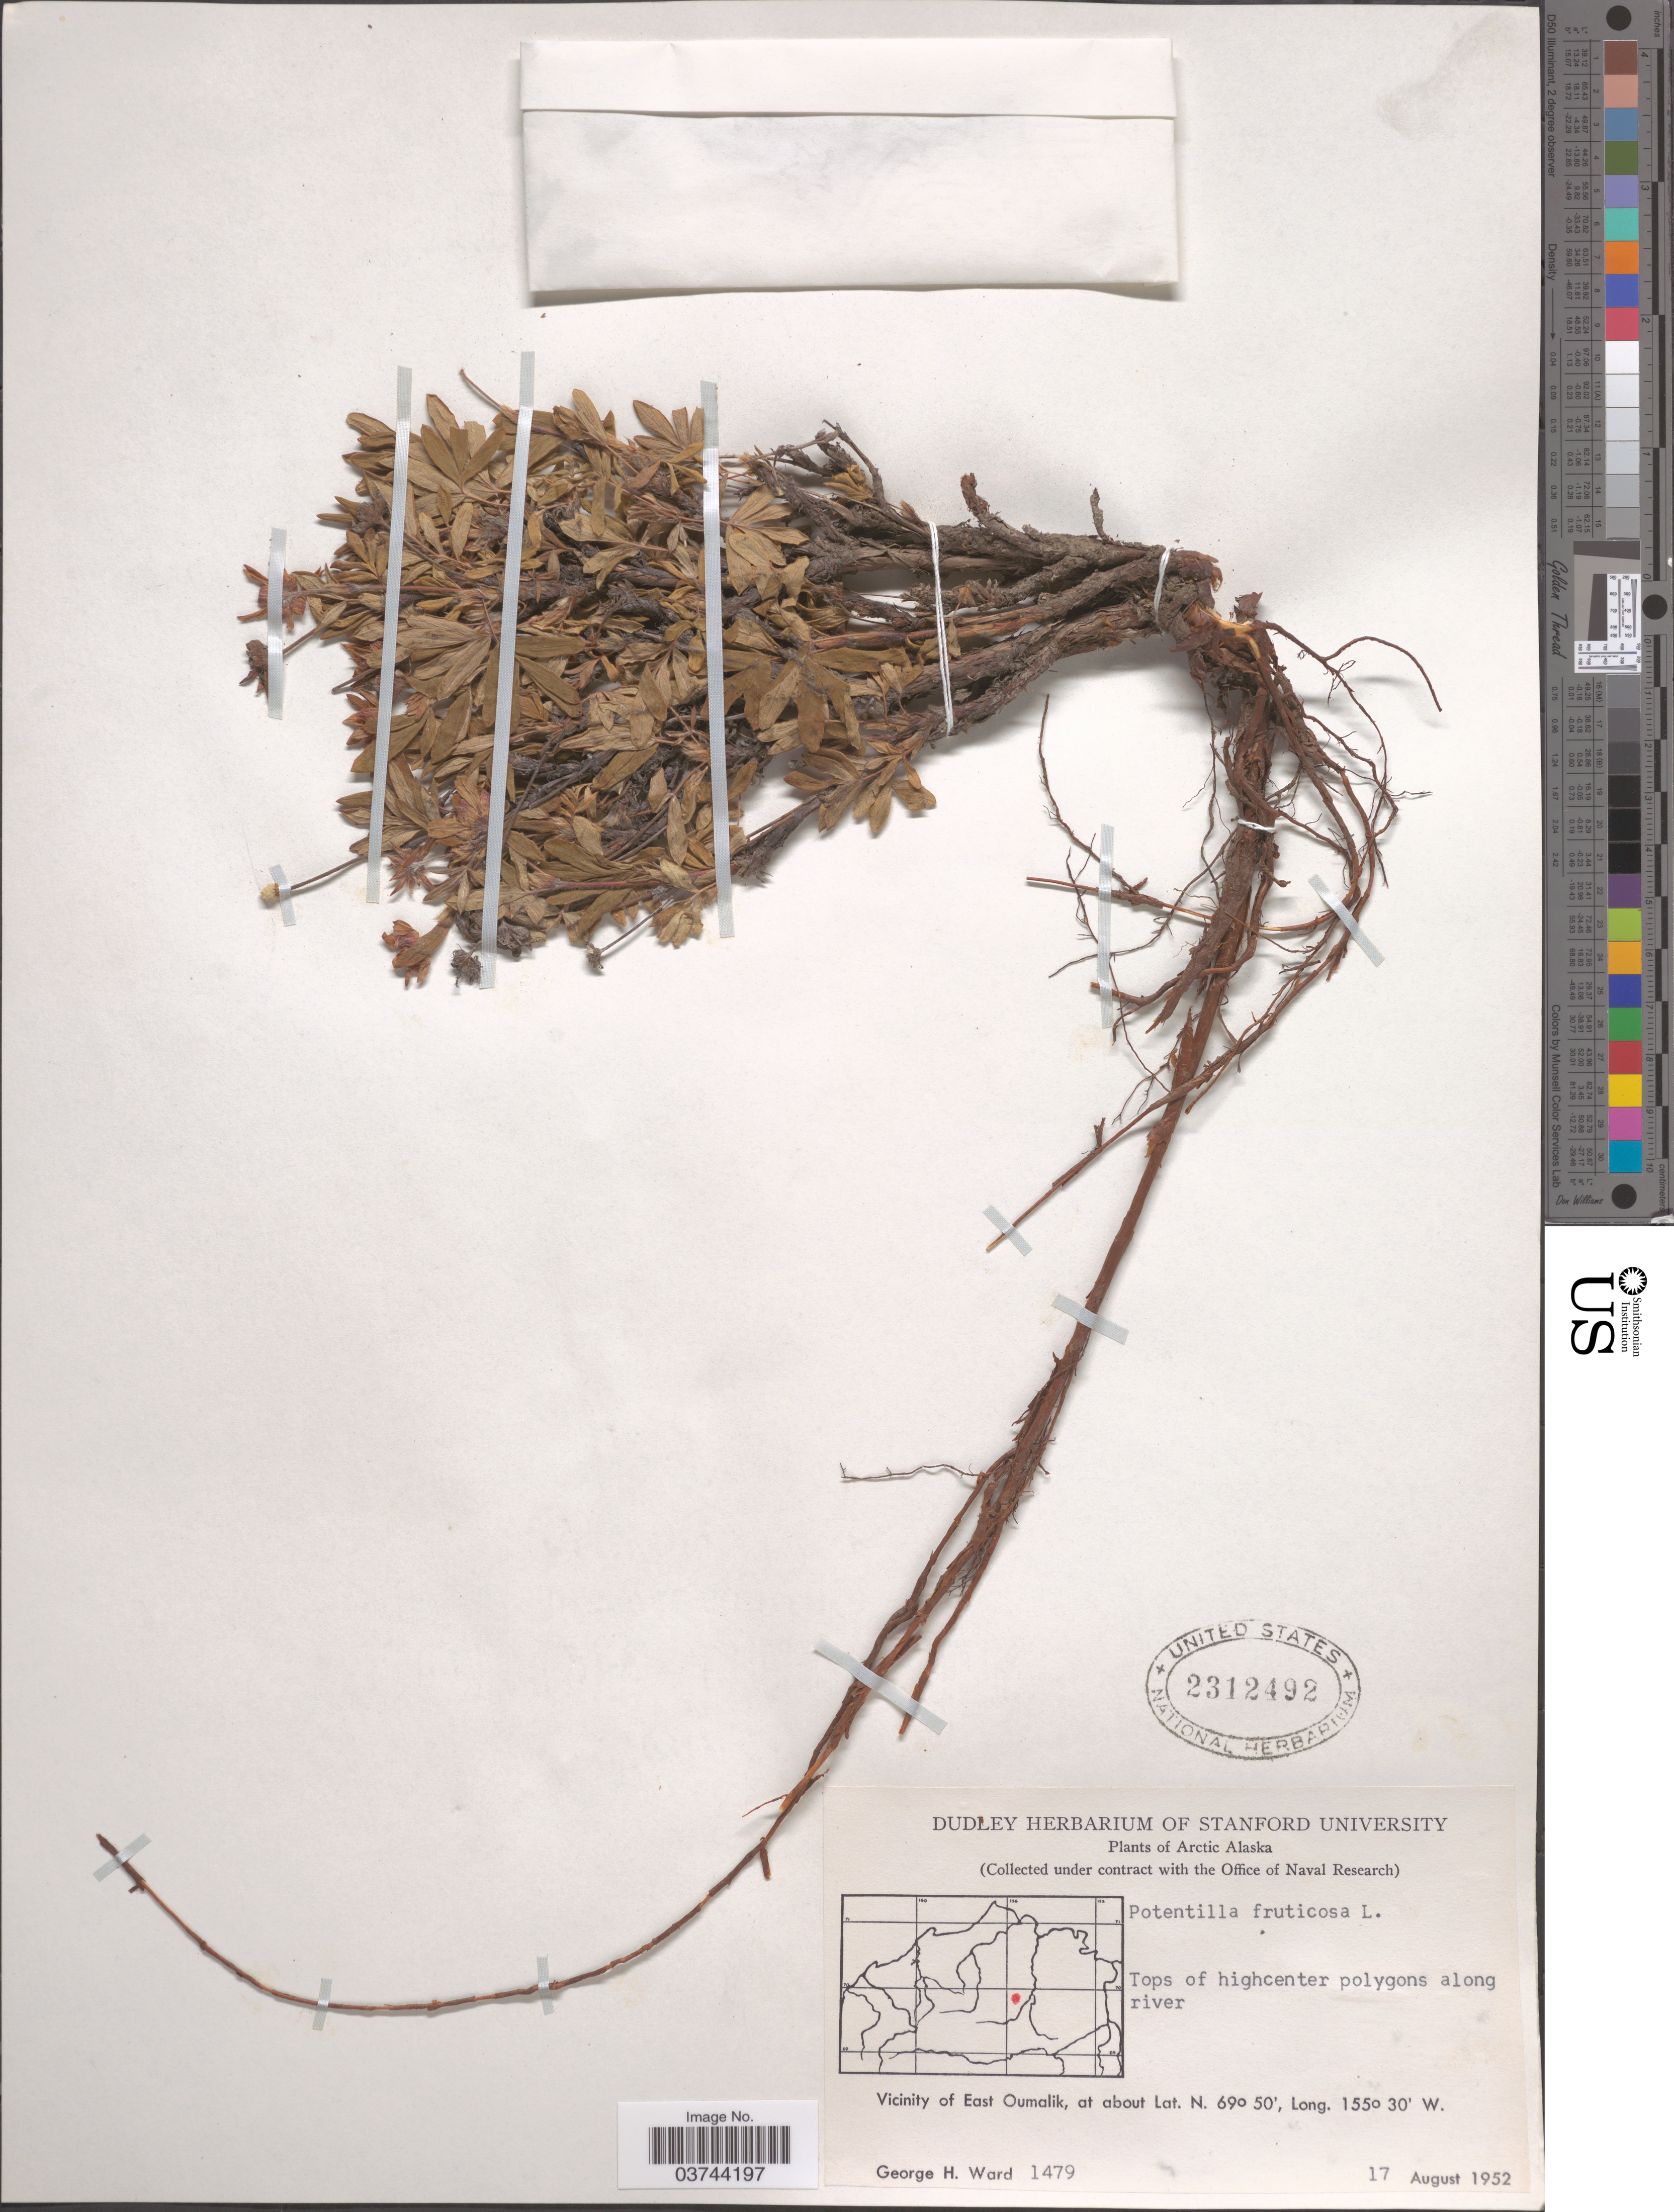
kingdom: Plantae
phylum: Tracheophyta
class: Magnoliopsida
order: Rosales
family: Rosaceae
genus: Dasiphora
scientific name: Dasiphora fruticosa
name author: (L.) Rydb.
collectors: G. Lindsay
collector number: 1479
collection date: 1952-08-17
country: United States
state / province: Alaska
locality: Arctic Alaska. Tops of highcenter polygons along river. Vicinity of East Oumalik.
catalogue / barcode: US 2312492